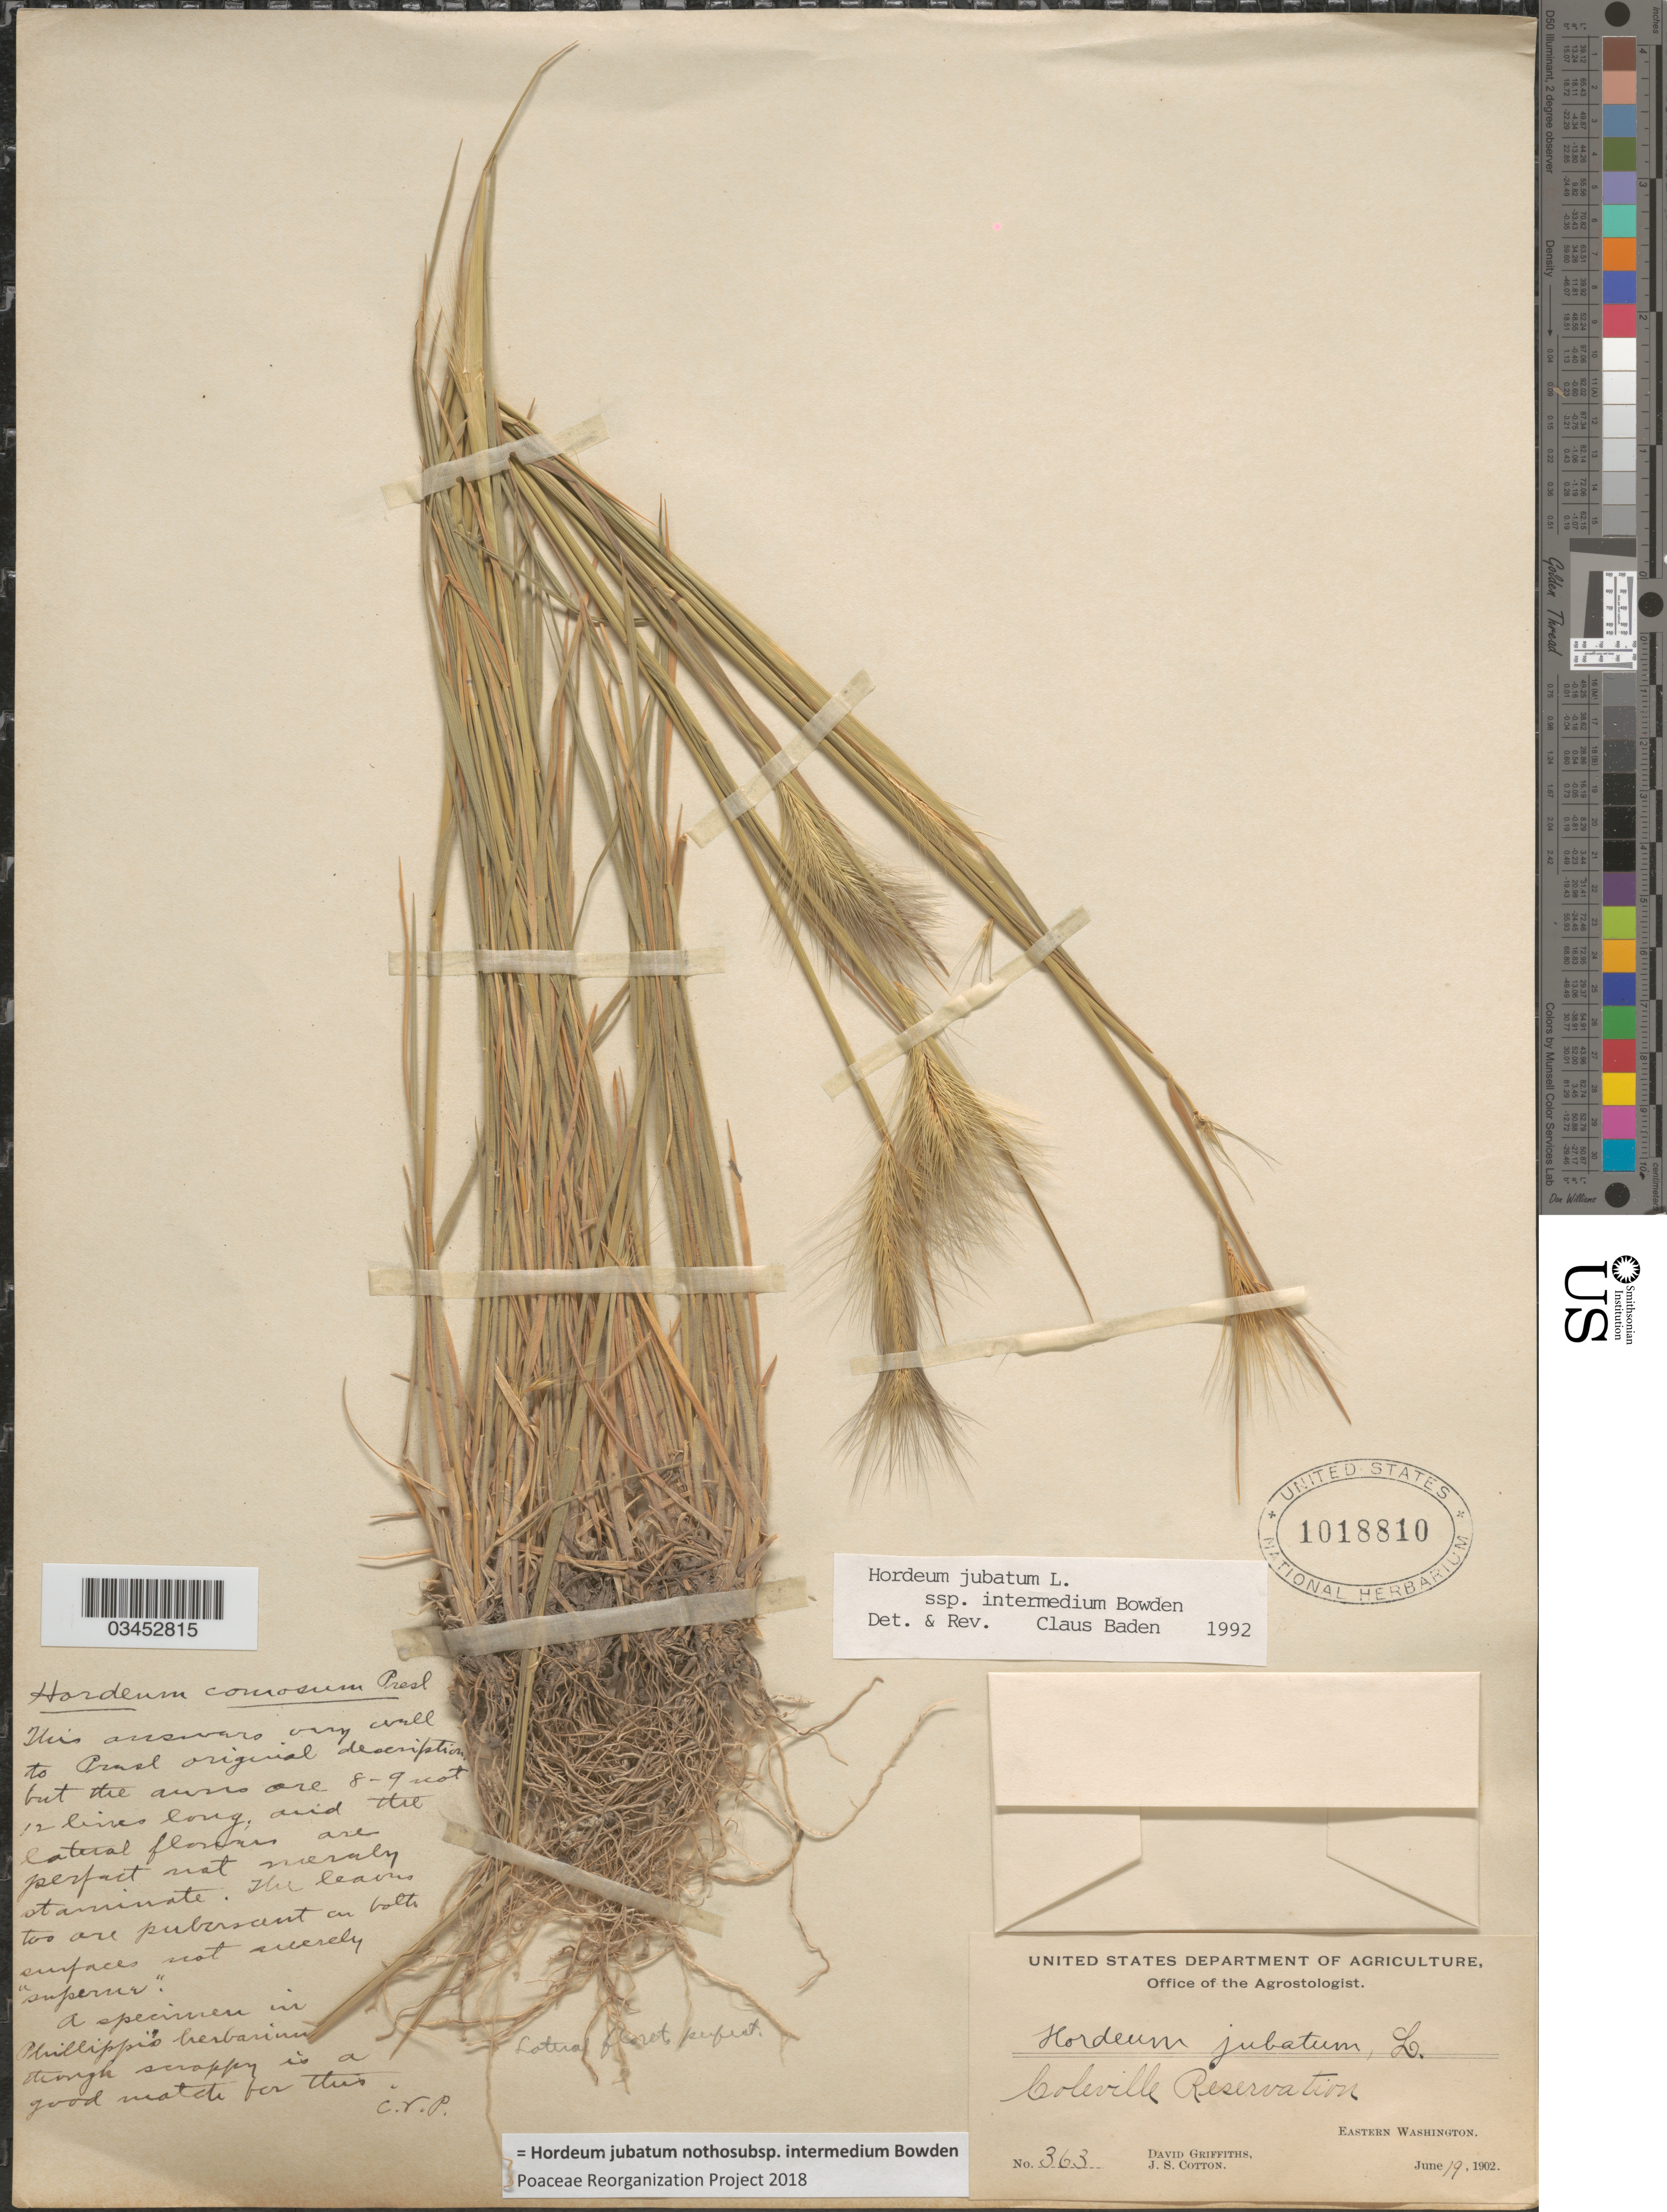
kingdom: Plantae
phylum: Tracheophyta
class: Liliopsida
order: Poales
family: Poaceae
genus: Hordeum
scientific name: Hordeum jubatum nothosubsp. intermedium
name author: Bowden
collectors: D. Griffiths & J. S. Cotton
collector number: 363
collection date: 1902-06-19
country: United States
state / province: Washington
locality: Coleville Reservation. Eastern Washington.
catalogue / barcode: US 1018810